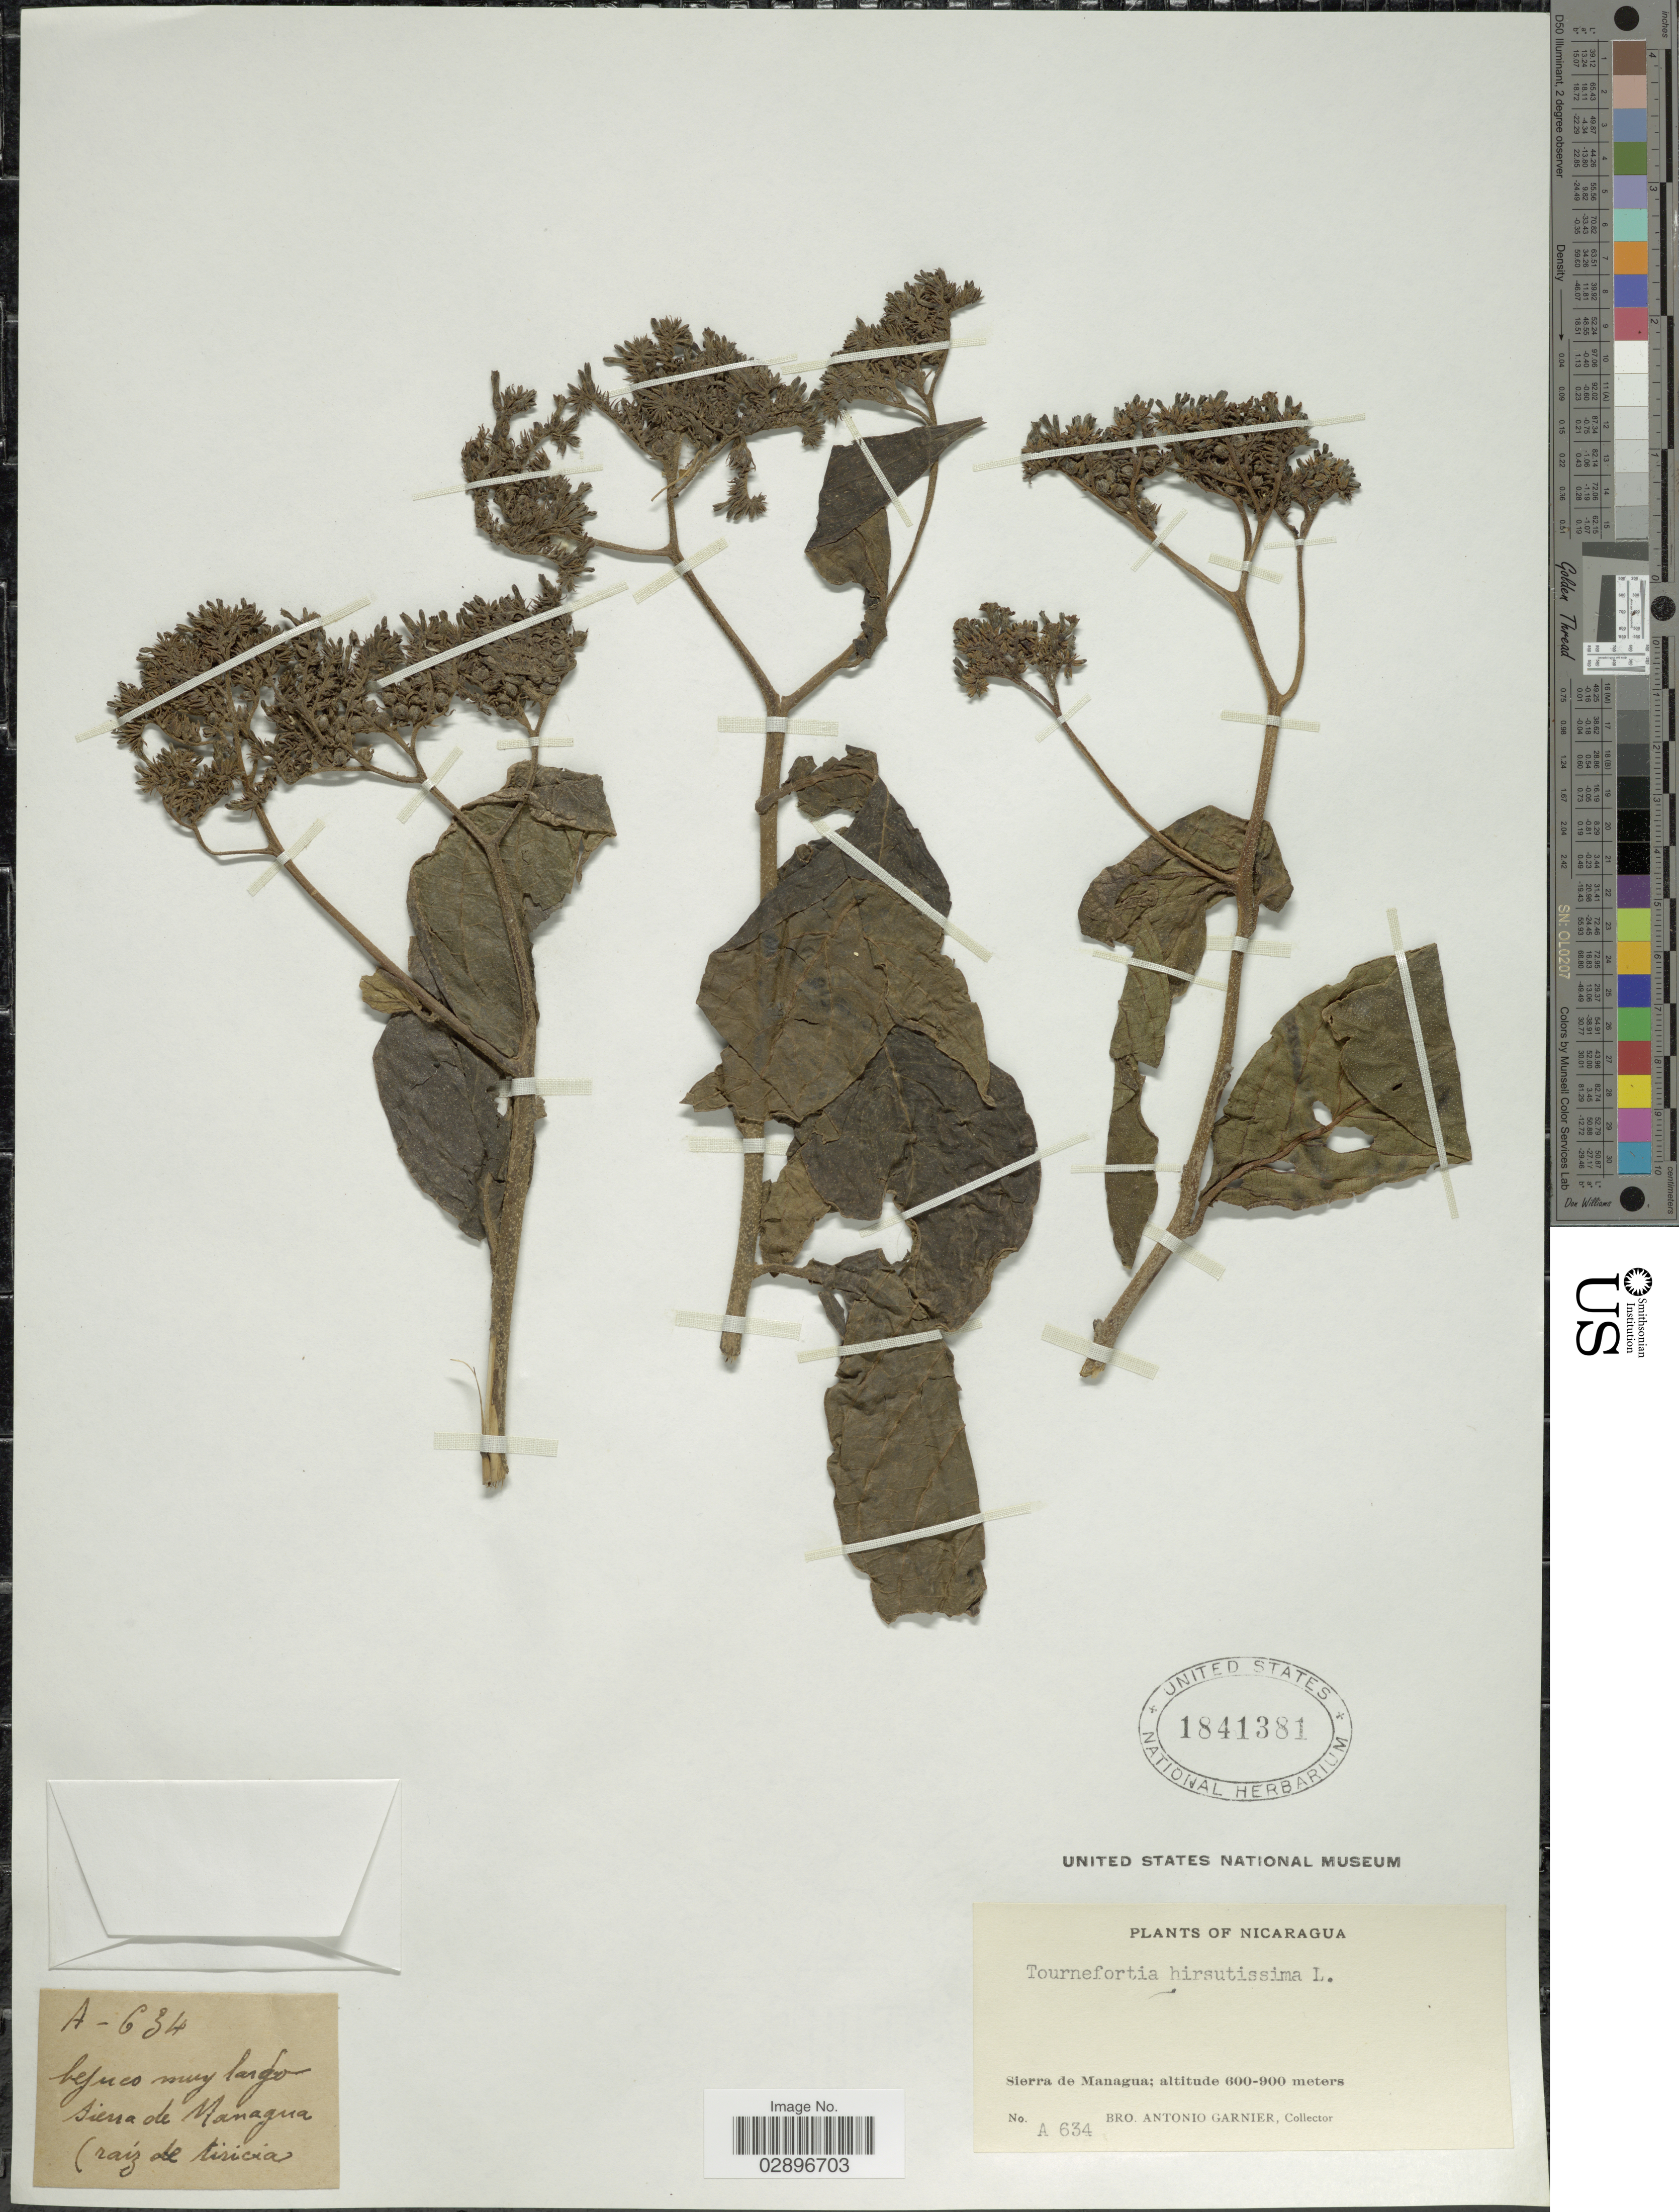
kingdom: Plantae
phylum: Tracheophyta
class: Magnoliopsida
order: Boraginales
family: Heliotropiaceae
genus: Tournefortia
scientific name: Tournefortia hirsutissima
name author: L.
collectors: Bro. A. Garnier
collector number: A634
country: Nicaragua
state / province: Managua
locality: Sierra de Managua (raiz de tiricia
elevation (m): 600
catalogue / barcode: US 1841381